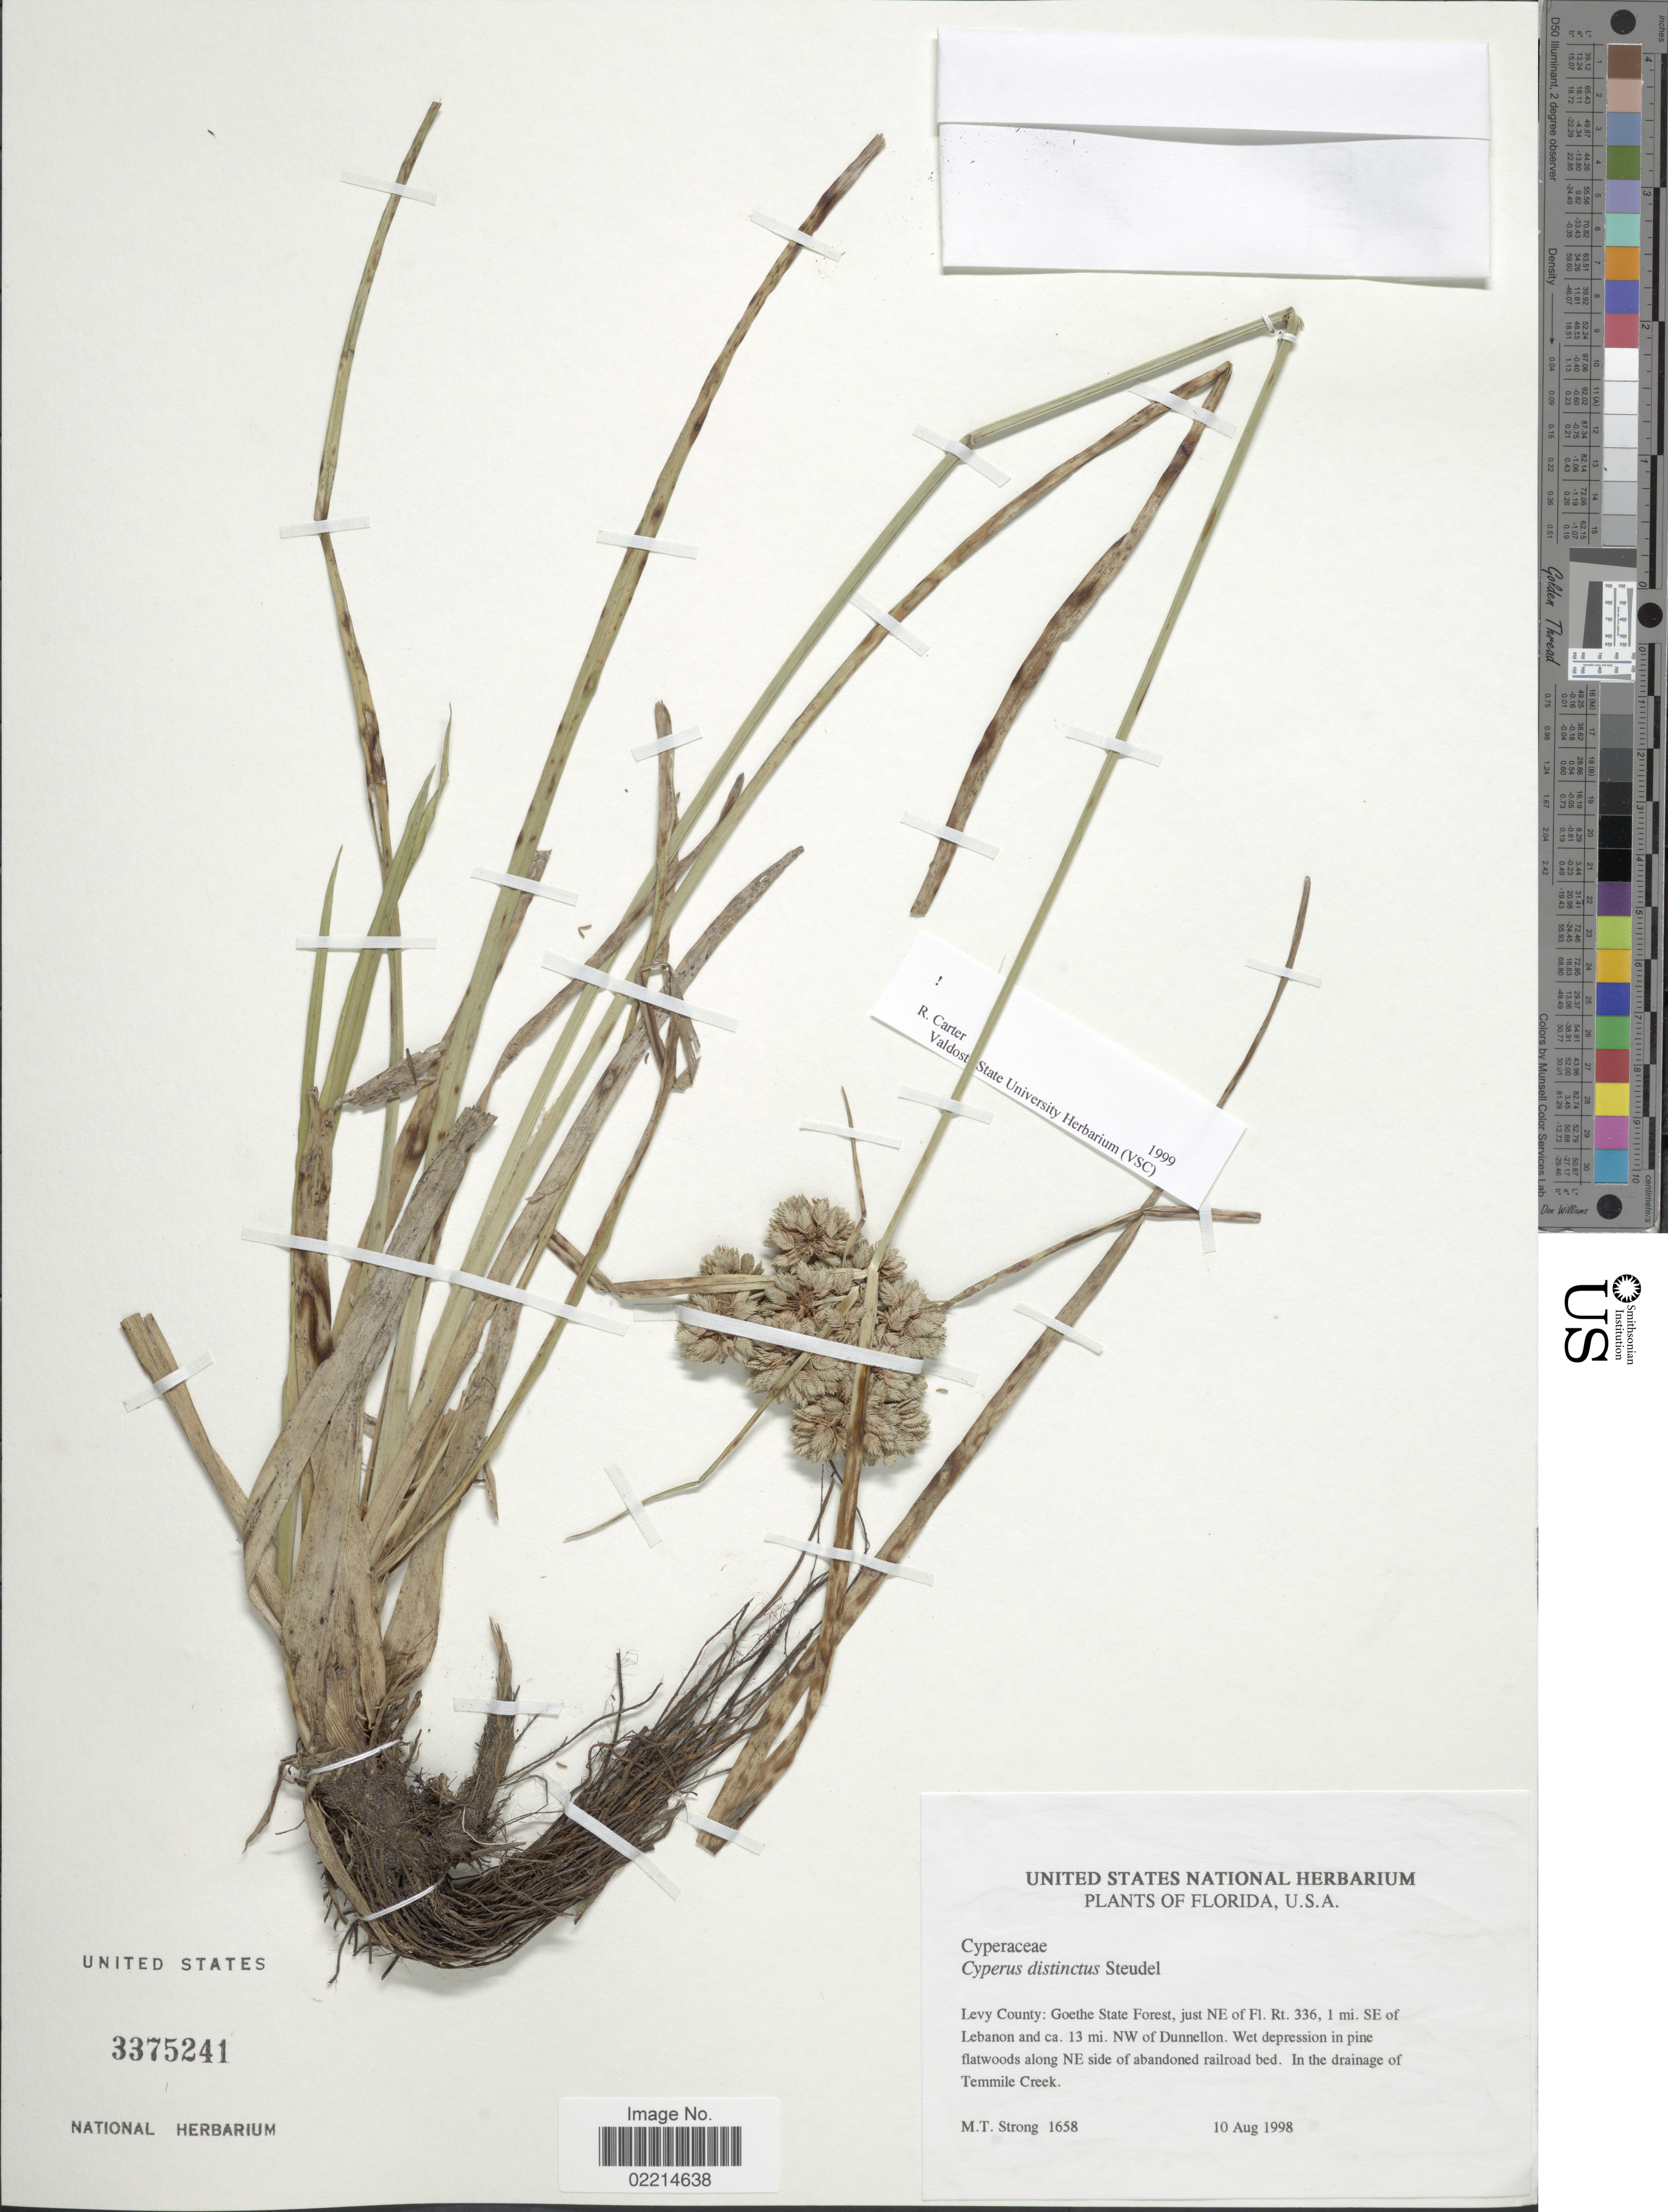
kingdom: Plantae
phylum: Tracheophyta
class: Liliopsida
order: Poales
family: Cyperaceae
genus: Cyperus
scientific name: Cyperus distinctus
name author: Steud.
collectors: M. T. Strong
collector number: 1658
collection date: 1998-08-10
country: United States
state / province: Florida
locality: Levy County: Goethe State Forest, just NE of Fl. Rt. 336, 1 mi. SE of Lebanon and ca. 13 mi. NW of Dunnellon. Wet depression in pine flatwoods along NE side of abandoned railroad bed. In the drainage of Temmile Creek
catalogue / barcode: US 3375241